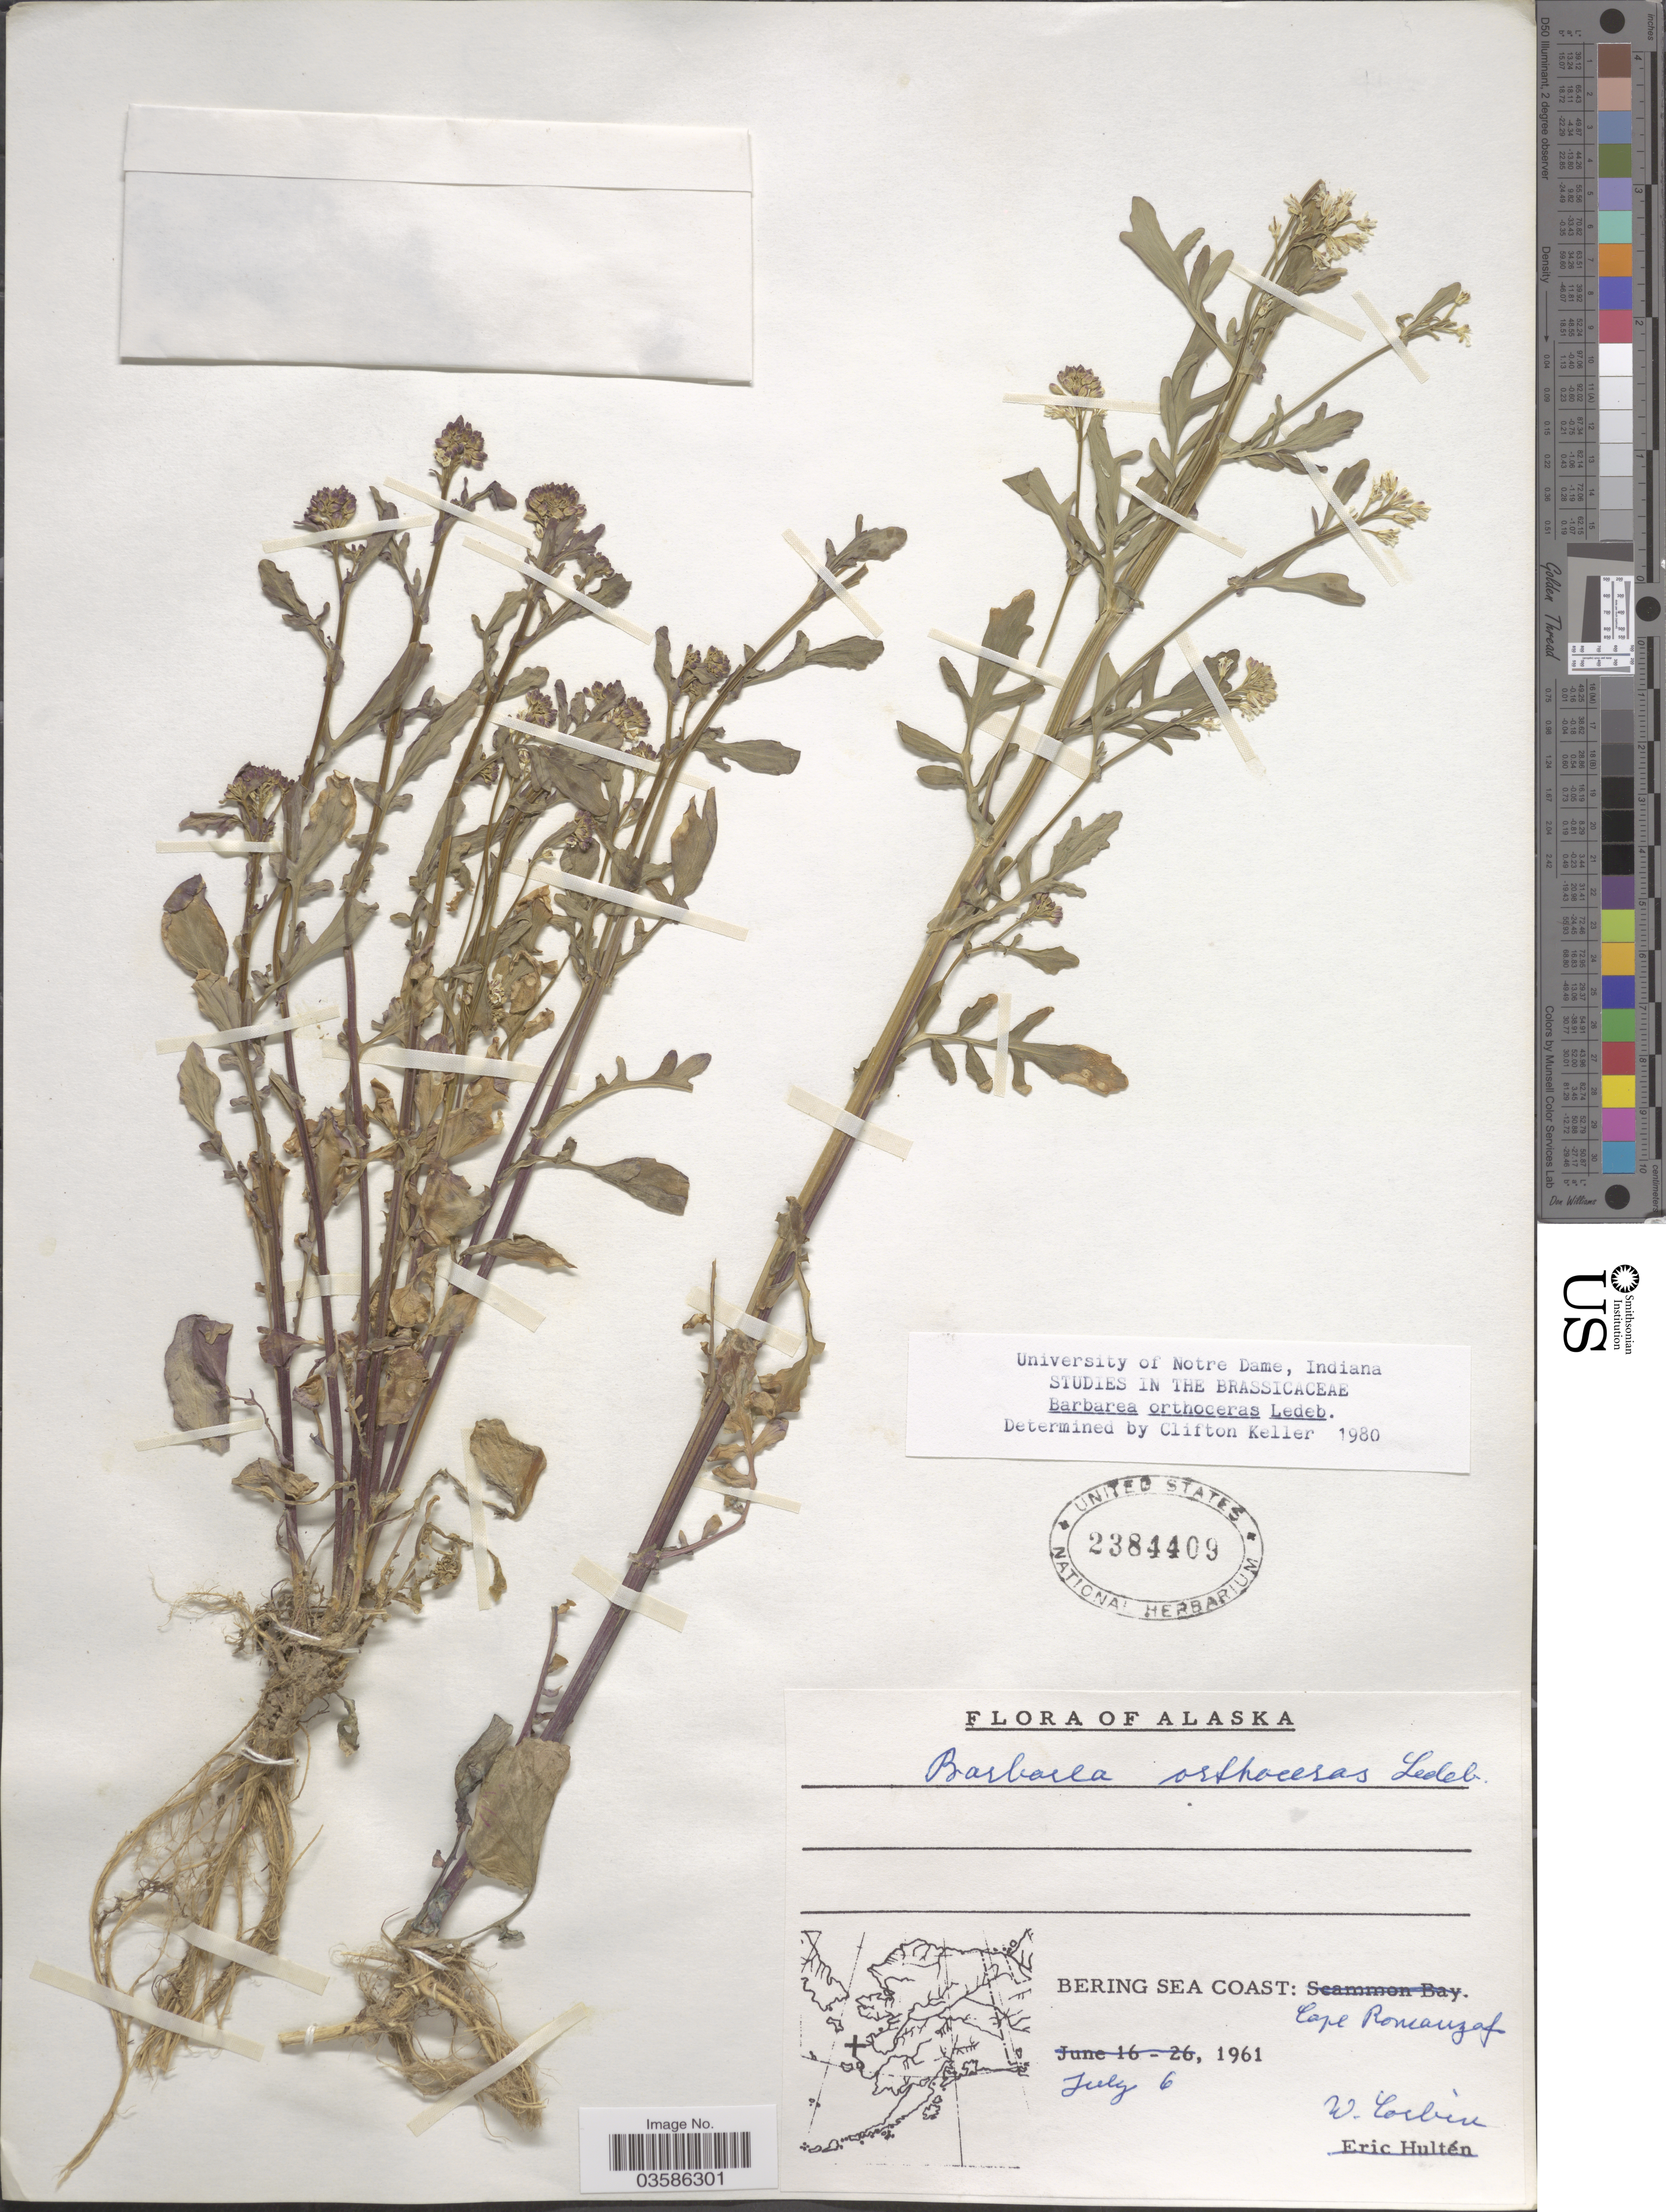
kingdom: Plantae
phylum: Tracheophyta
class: Magnoliopsida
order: Brassicales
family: Brassicaceae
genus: Barbarea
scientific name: Barbarea orthoceras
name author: Ledeb.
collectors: W. Corbin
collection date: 1961-07-06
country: United States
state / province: Alaska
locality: Bering Sea Coast: Cape Romanzof..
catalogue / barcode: US 2384409